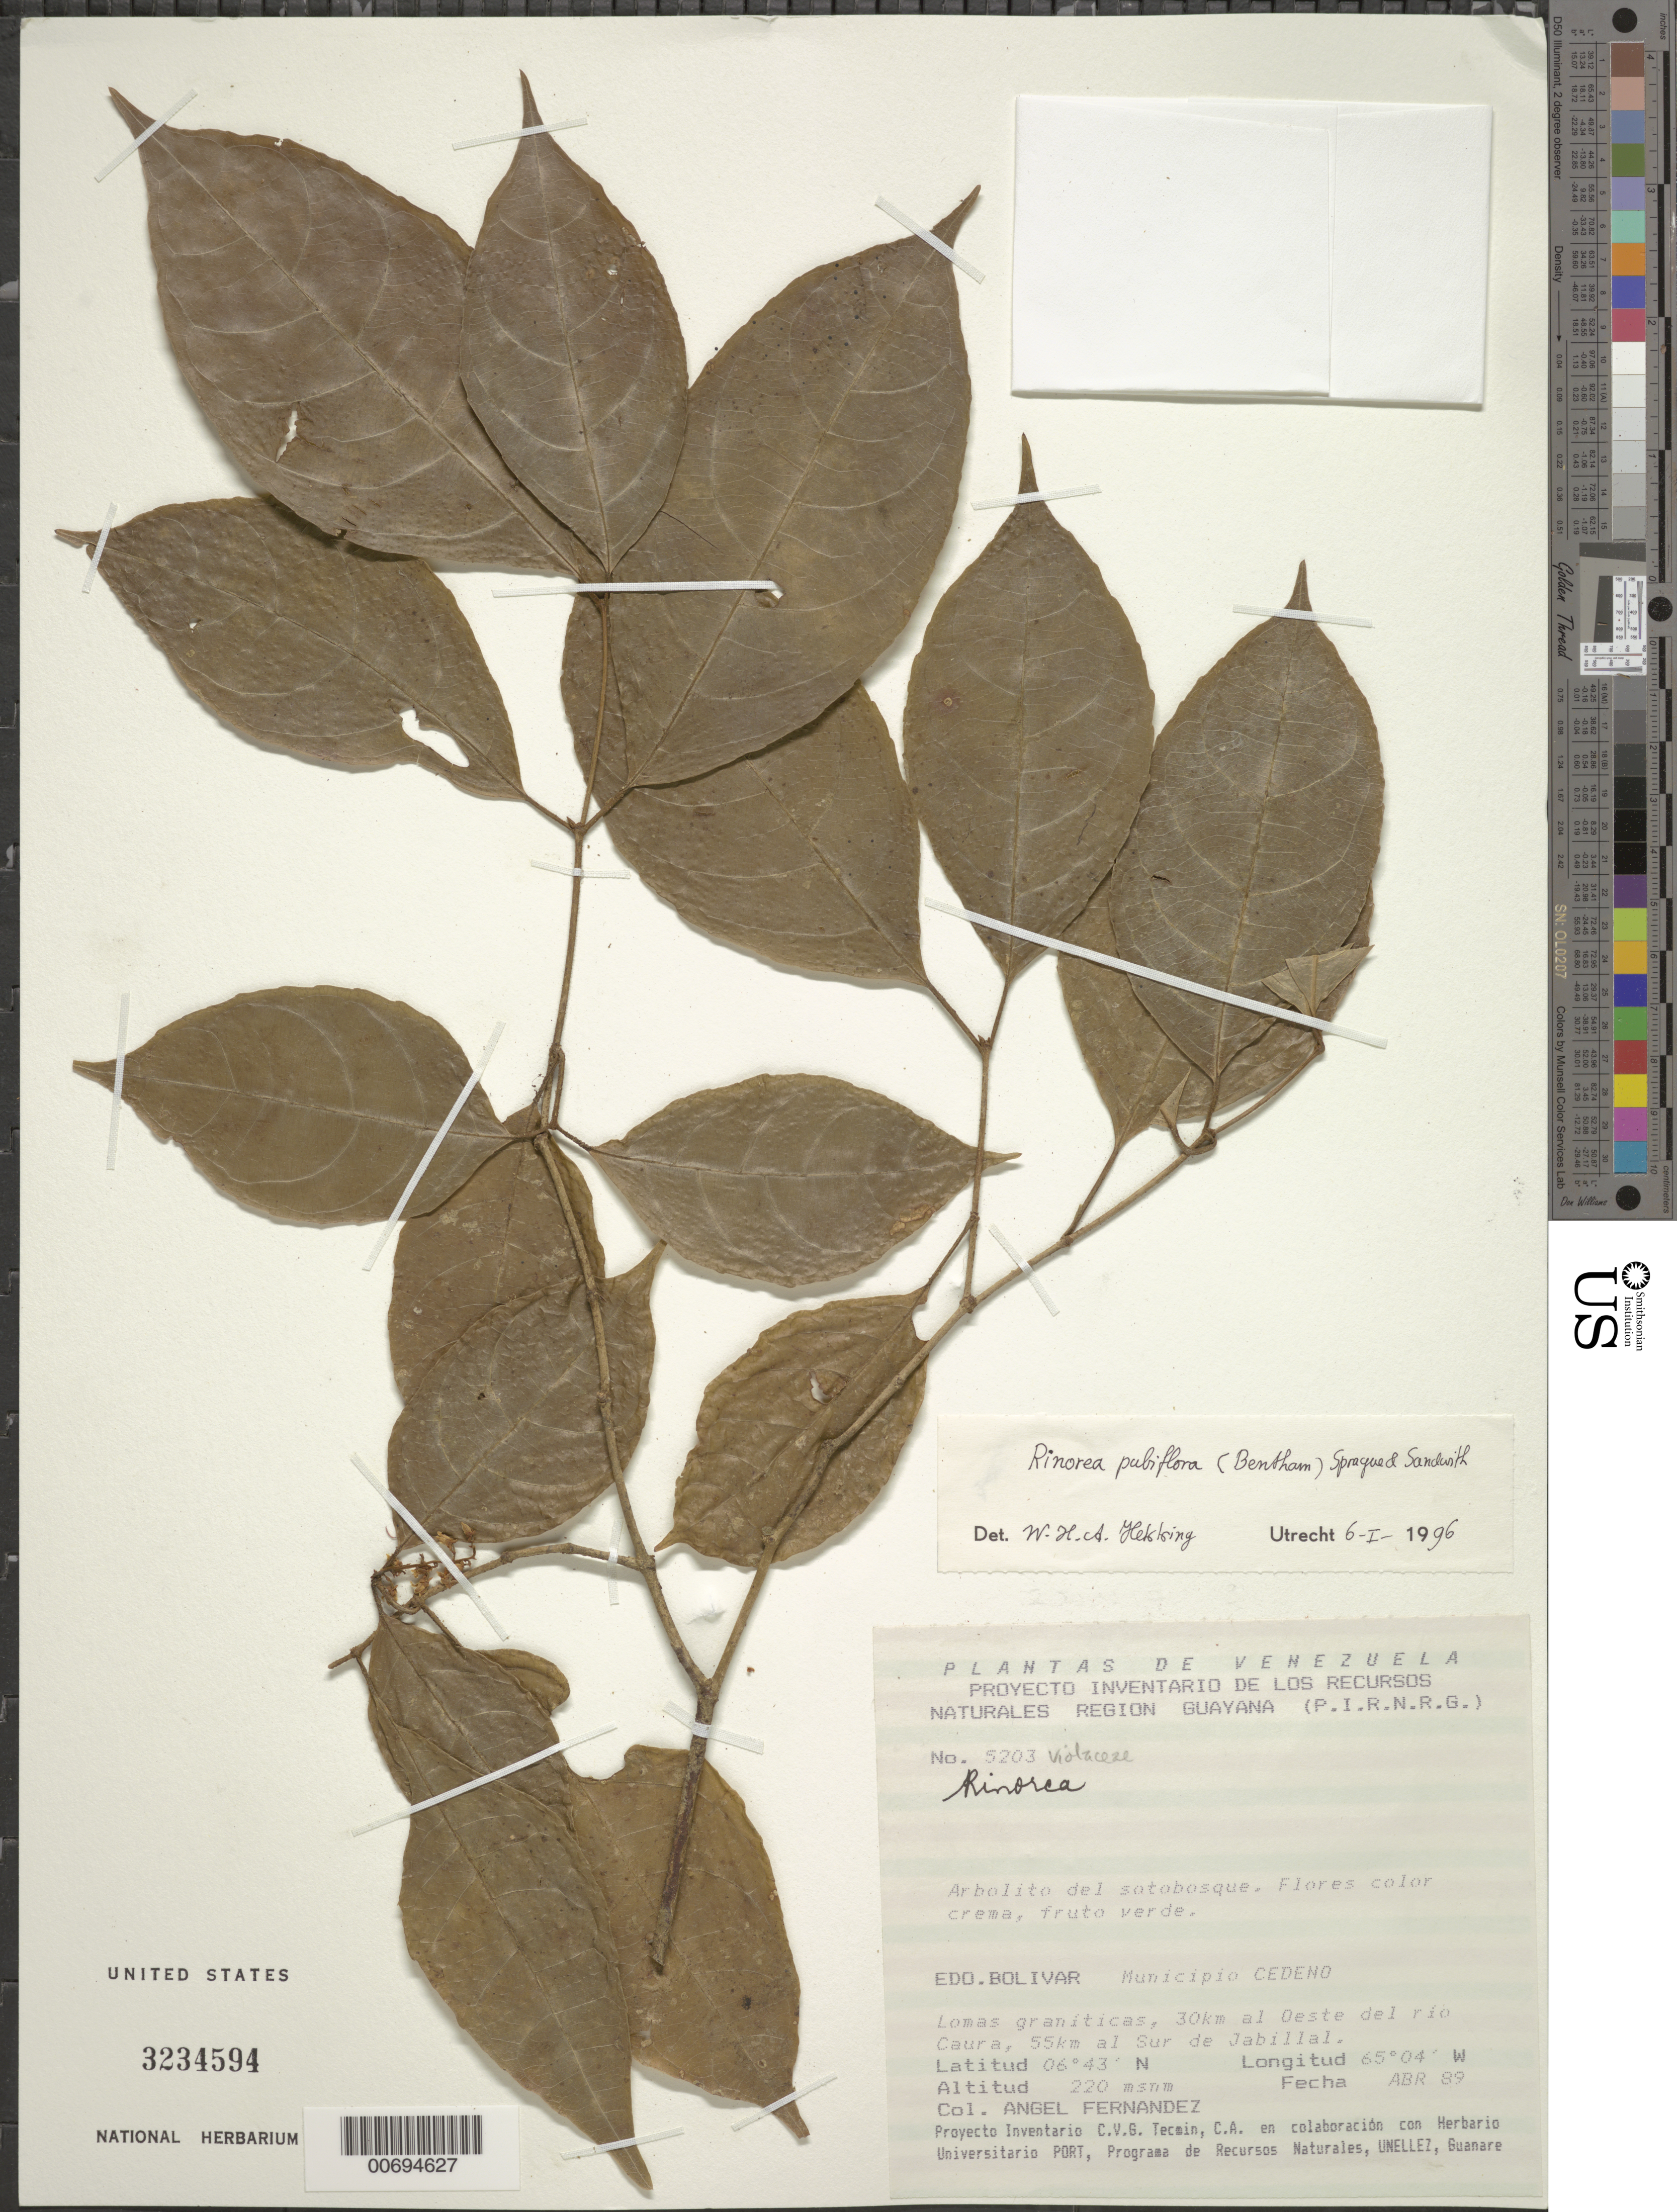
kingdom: Plantae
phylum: Tracheophyta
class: Magnoliopsida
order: Malpighiales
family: Violaceae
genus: Rinorea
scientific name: Rinorea pubiflora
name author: (Benth.) Sprague & Sandwith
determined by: Hekking, W. H. A.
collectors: A. Fernández & E. Sanoja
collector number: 5203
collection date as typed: Apr-89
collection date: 1989-04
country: Venezuela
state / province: Bolívar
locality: Mun. Cedeño, 30 km al Oeste del Río Caura, 55 km al Sur de Jabillal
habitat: Understory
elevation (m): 220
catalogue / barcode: US 3234594